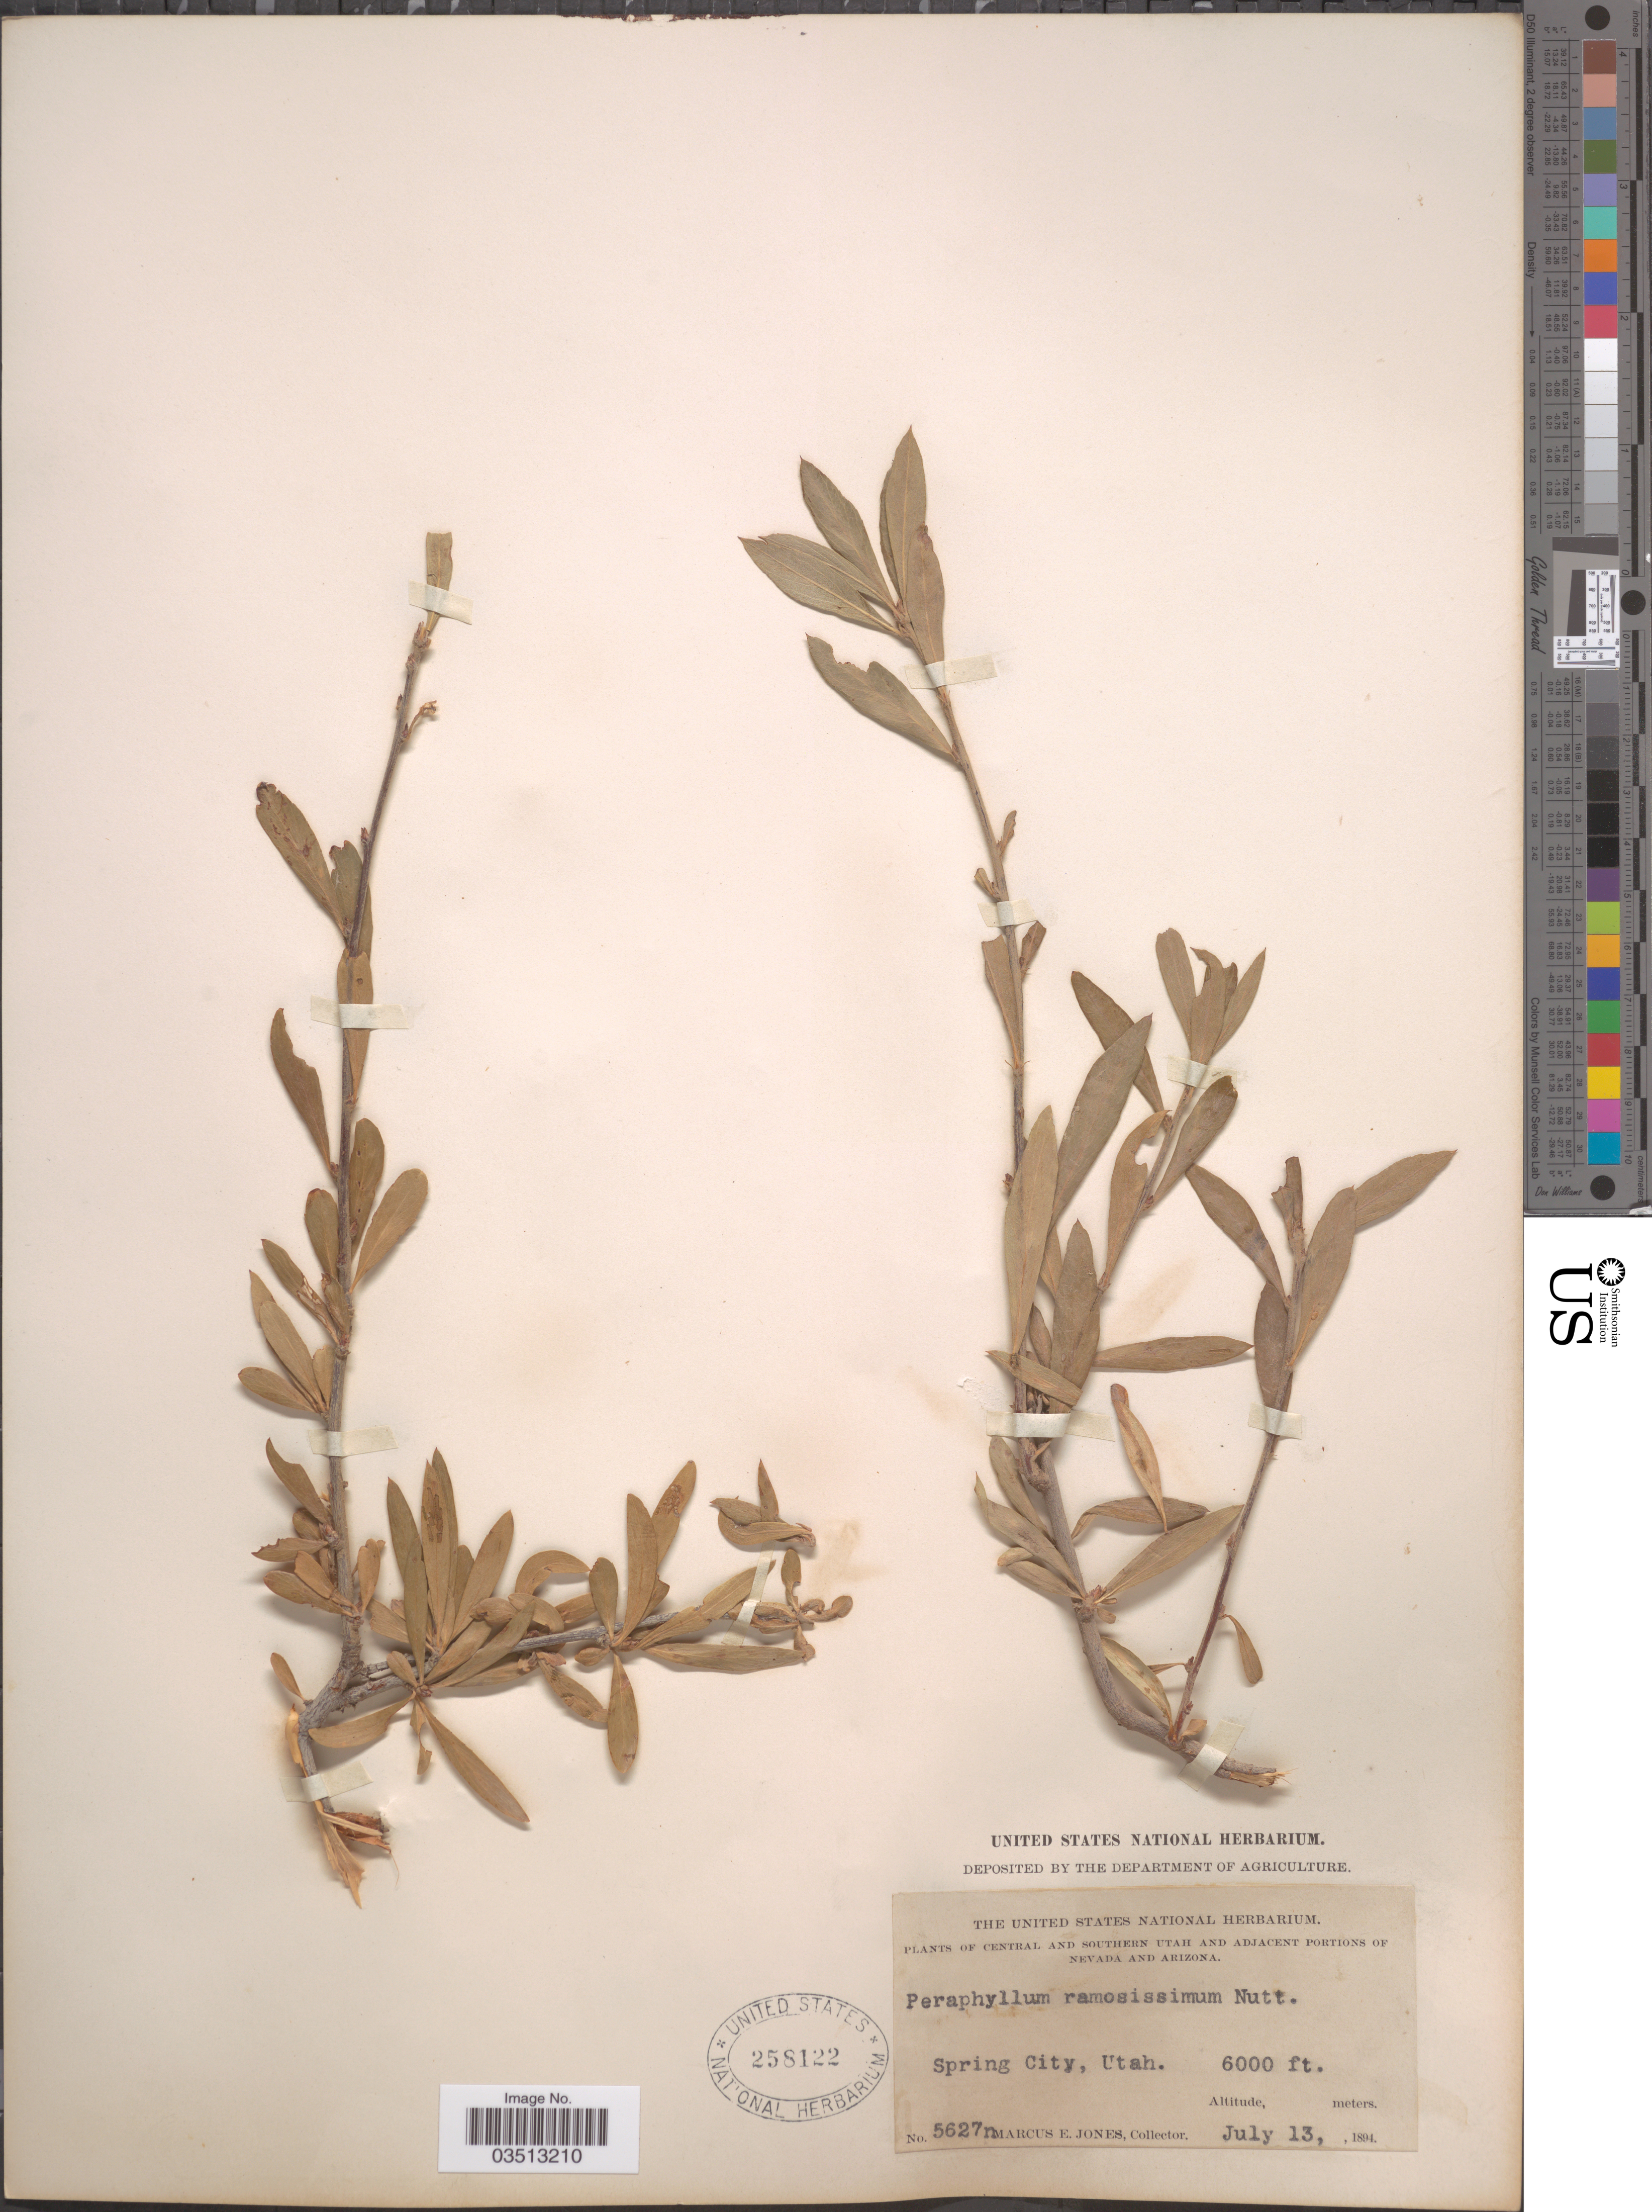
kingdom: Plantae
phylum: Tracheophyta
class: Magnoliopsida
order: Rosales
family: Rosaceae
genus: Peraphyllum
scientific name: Peraphyllum ramosissimum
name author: Nutt.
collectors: M. E. Jones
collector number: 5627n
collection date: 1894-07-13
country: United States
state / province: Utah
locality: Central and Southern Utah. Spring City.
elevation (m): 1829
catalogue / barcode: US 258122